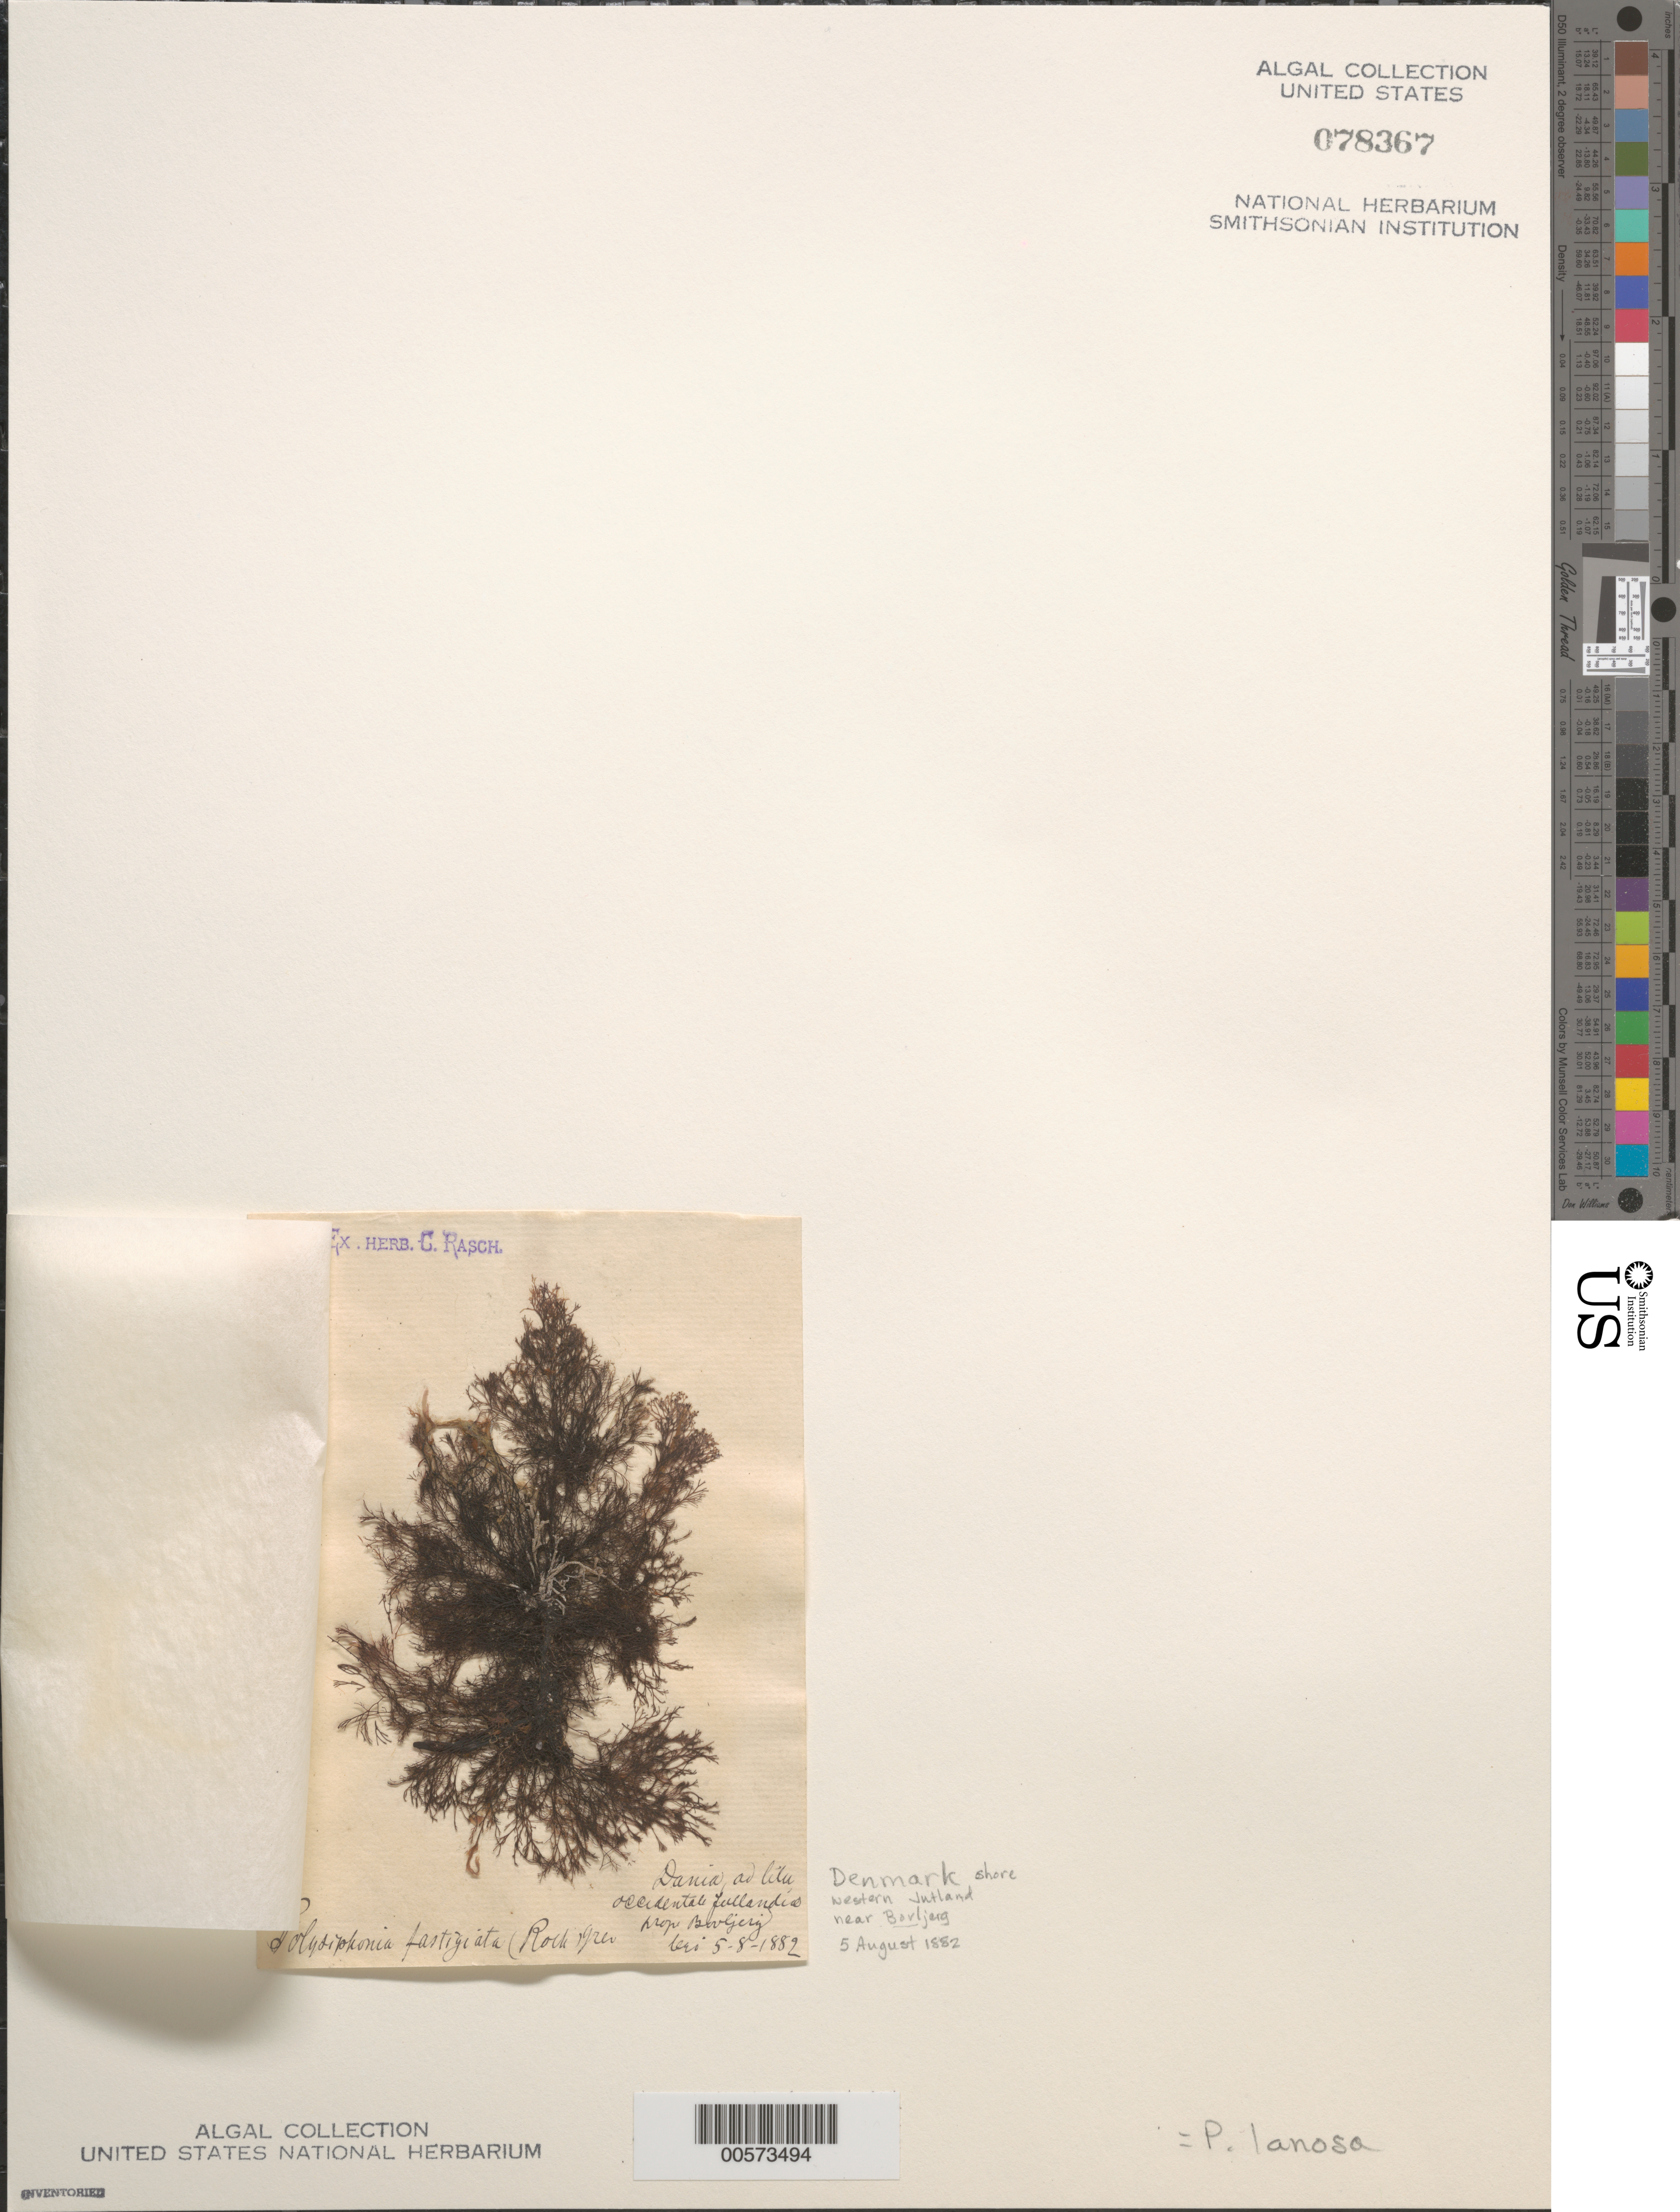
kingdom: Plantae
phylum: Rhodophyta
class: Florideophyceae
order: Ceramiales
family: Rhodomelaceae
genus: Vertebrata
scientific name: Vertebrata lanosa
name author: (L.) T.A. Chr.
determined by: Algae name updating Project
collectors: C. Rasch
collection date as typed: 05 Aug 1882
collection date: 1882-08-05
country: Denmark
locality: Near Bovljerg, West Jutland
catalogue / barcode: US 78367